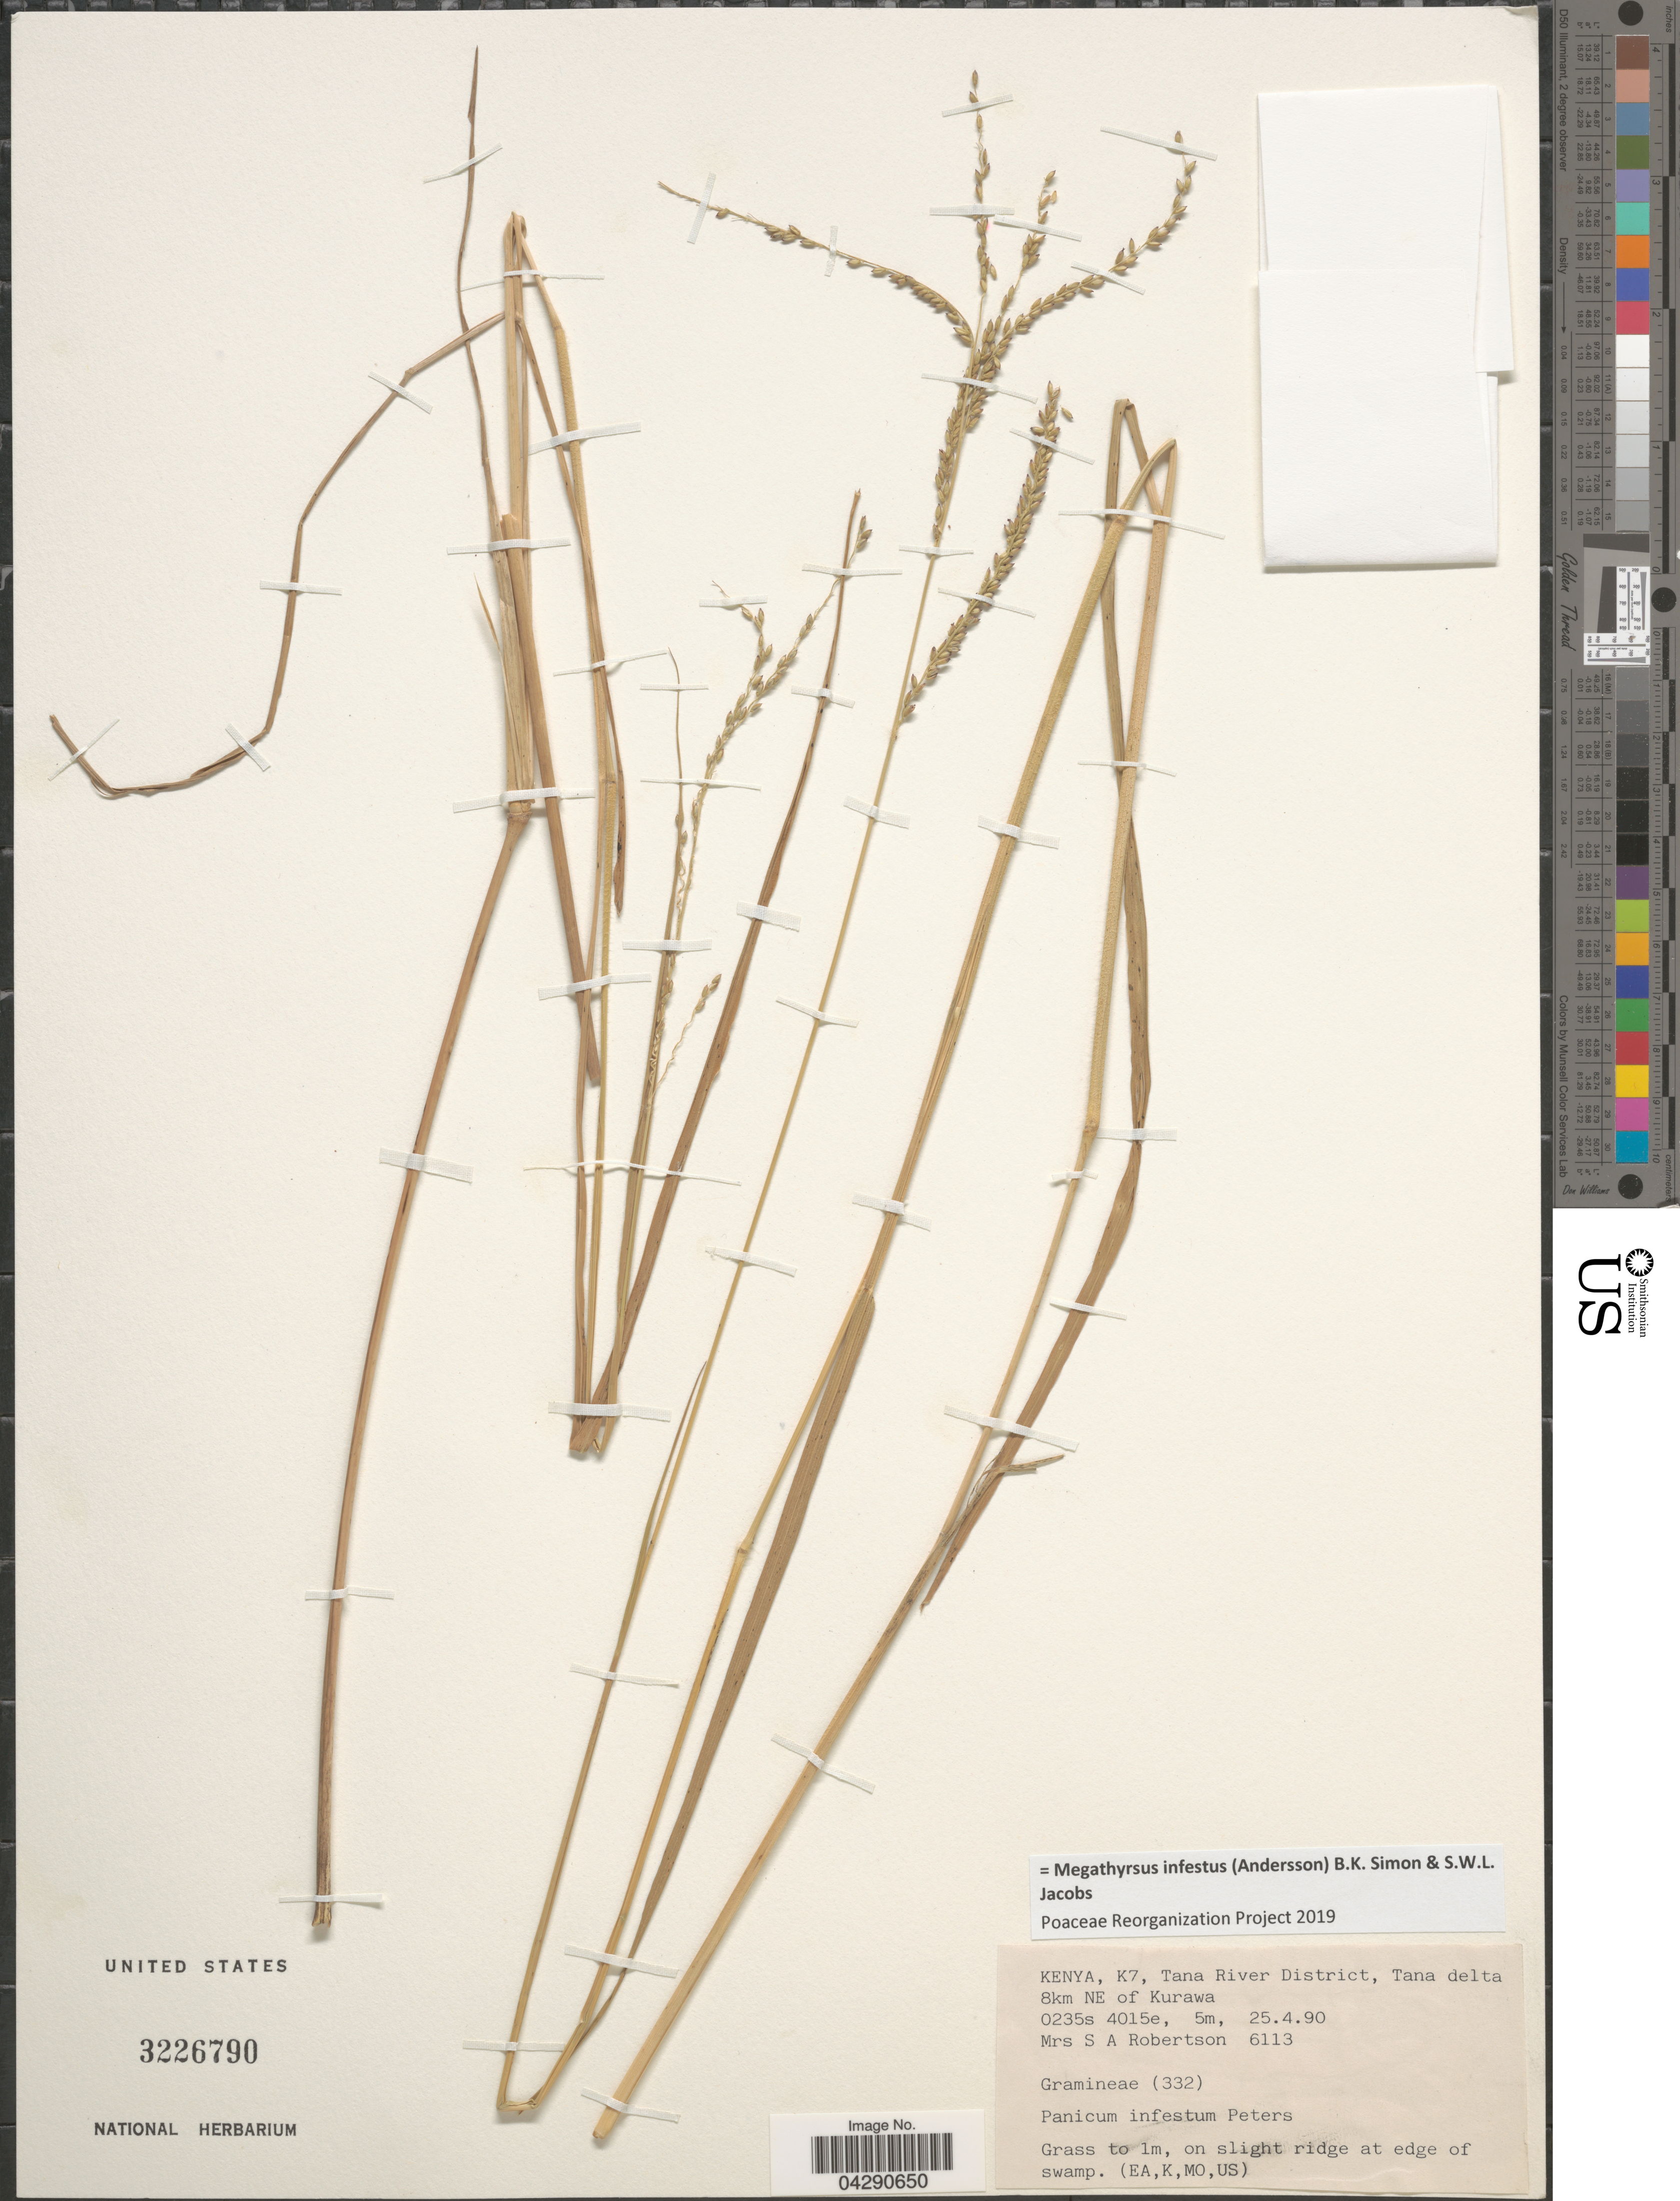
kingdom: Plantae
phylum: Tracheophyta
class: Liliopsida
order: Poales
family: Poaceae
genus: Megathyrsus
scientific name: Megathyrsus infestus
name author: (Peters) B.K. Simon & S.W.L. Jacobs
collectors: S. Robertson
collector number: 6113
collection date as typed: Transcribed d/m/y: 25/4/90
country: Kenya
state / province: Tana River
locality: K7, Tana River District, Tana delta 8km NE of Kurawa.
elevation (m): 5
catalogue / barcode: US 3226790